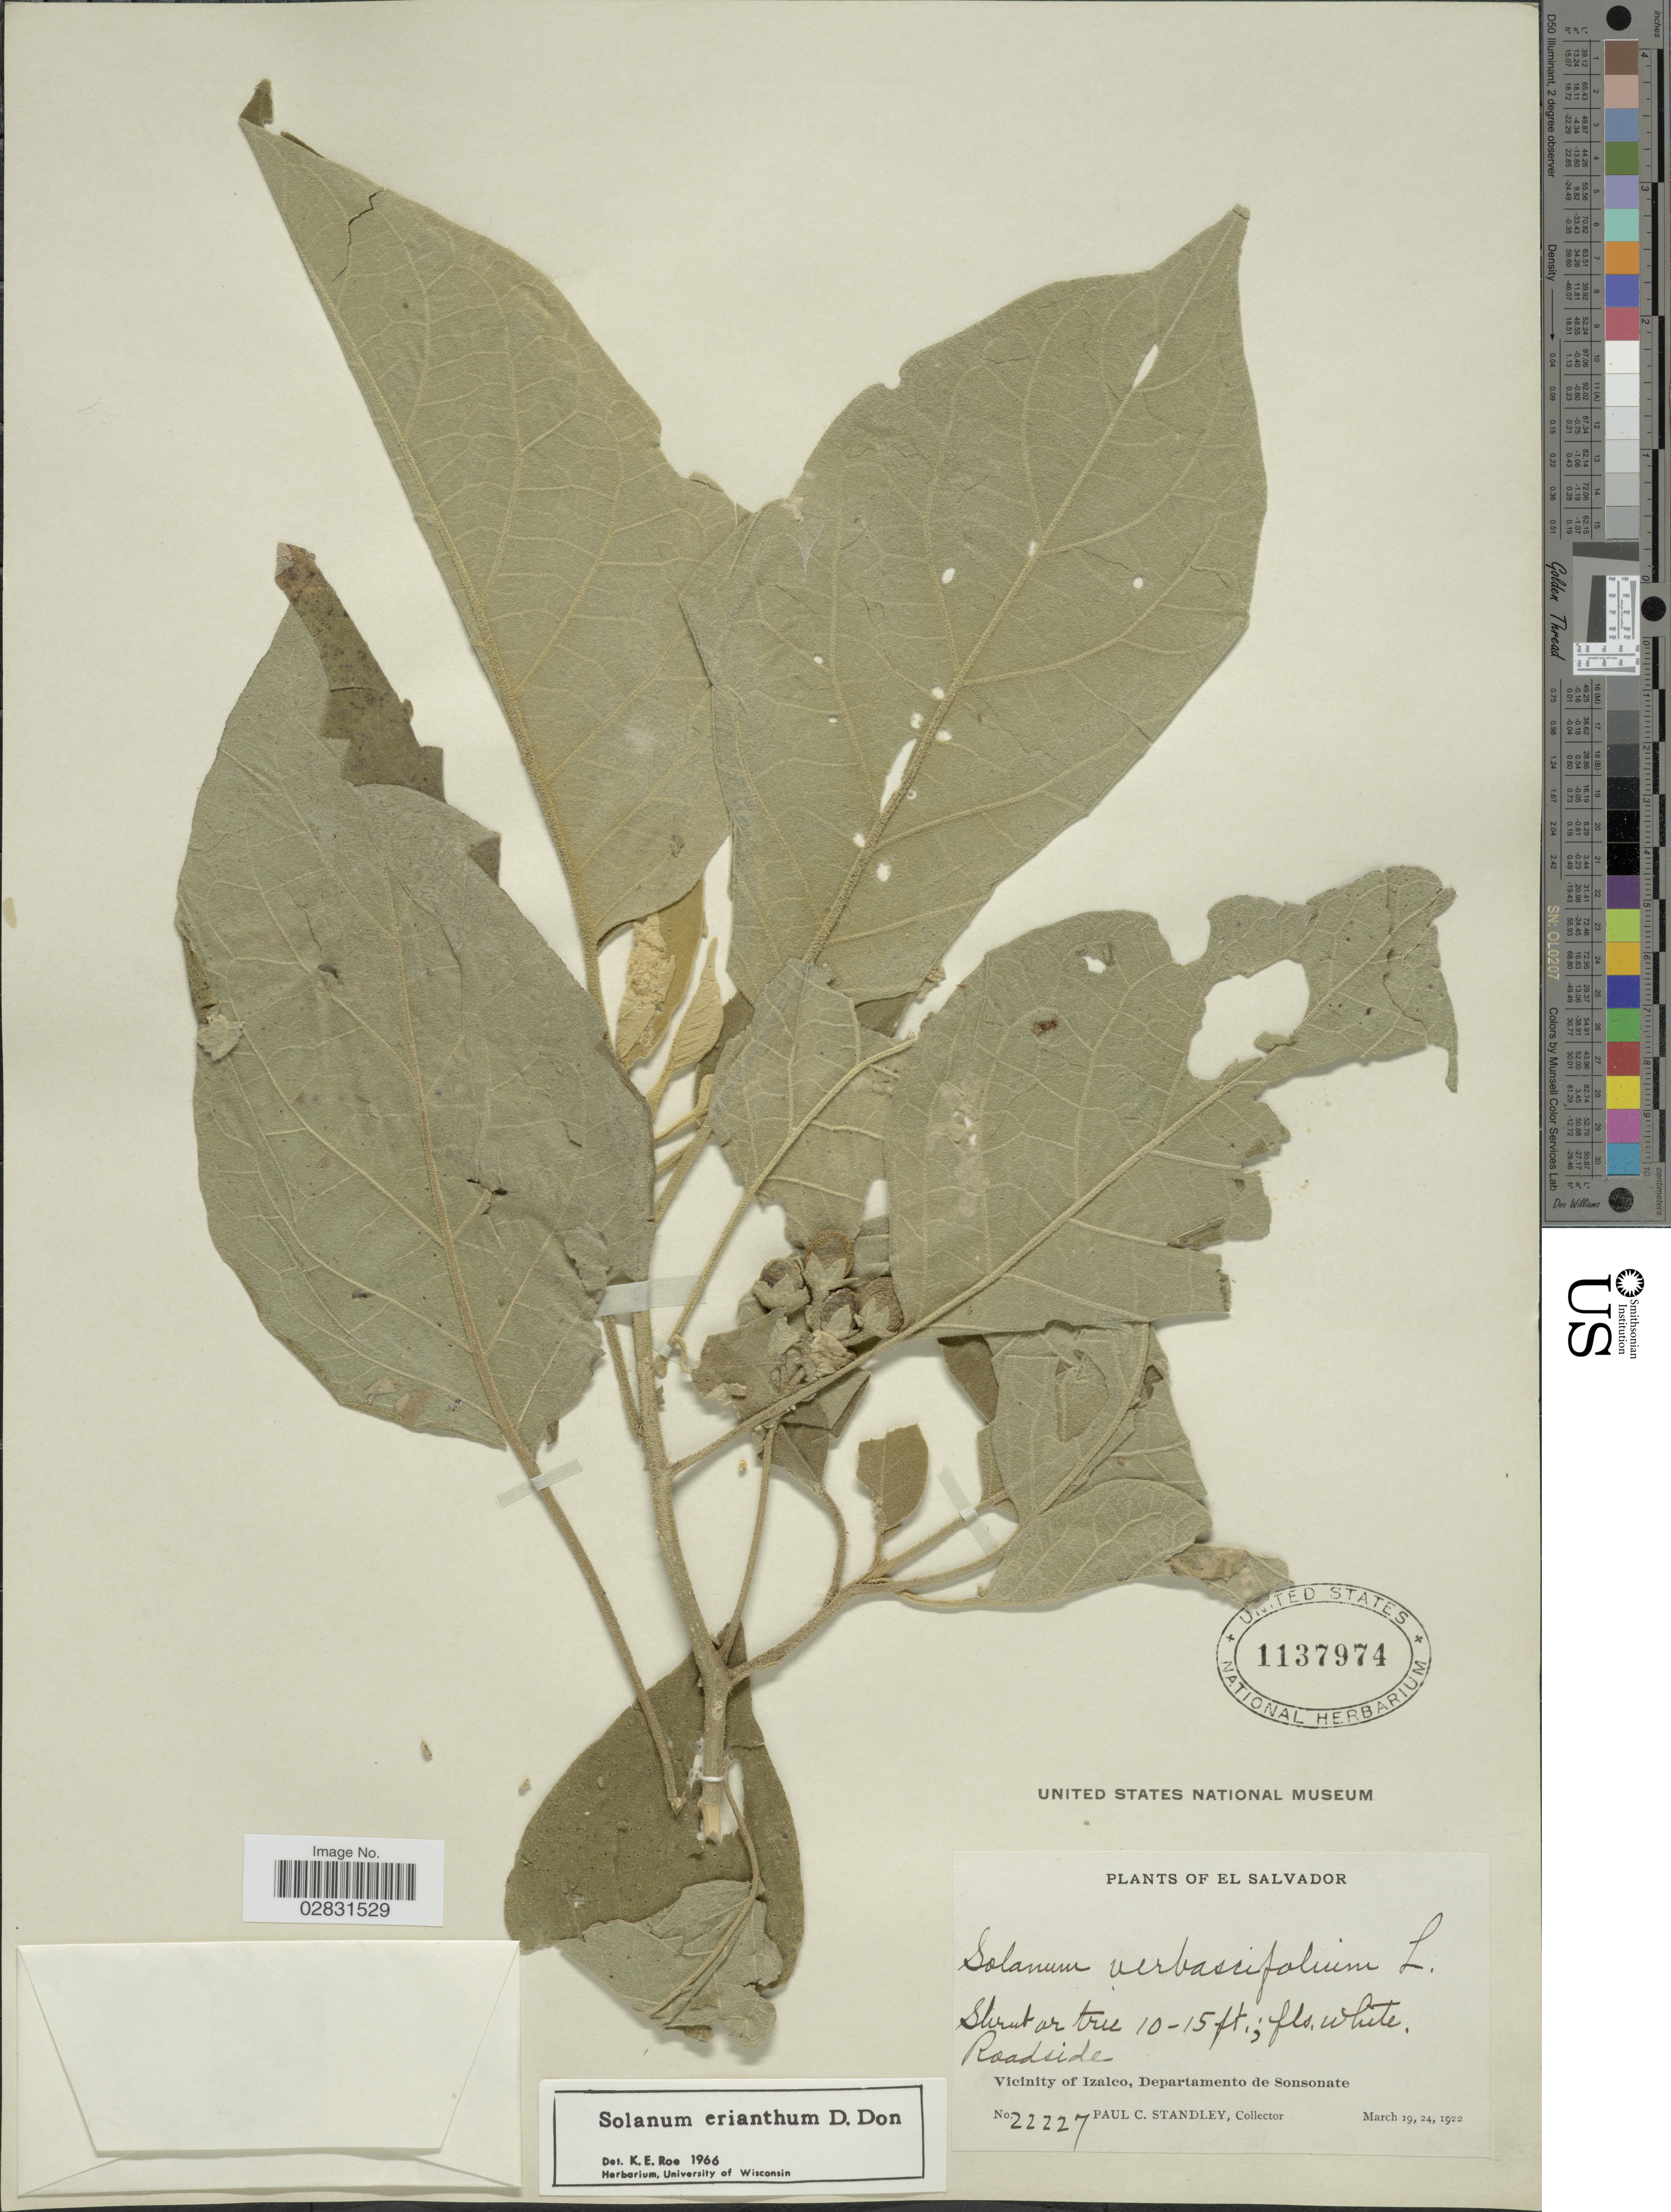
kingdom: Plantae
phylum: Tracheophyta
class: Magnoliopsida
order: Solanales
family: Solanaceae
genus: Solanum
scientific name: Solanum erianthum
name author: D. Don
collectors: P. C. Standley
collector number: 22227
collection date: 1922-03-19/1922-03-24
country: El Salvador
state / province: Sonsonate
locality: Vicinity of Izalco, Departamento de Sonsonate.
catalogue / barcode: US 1137974